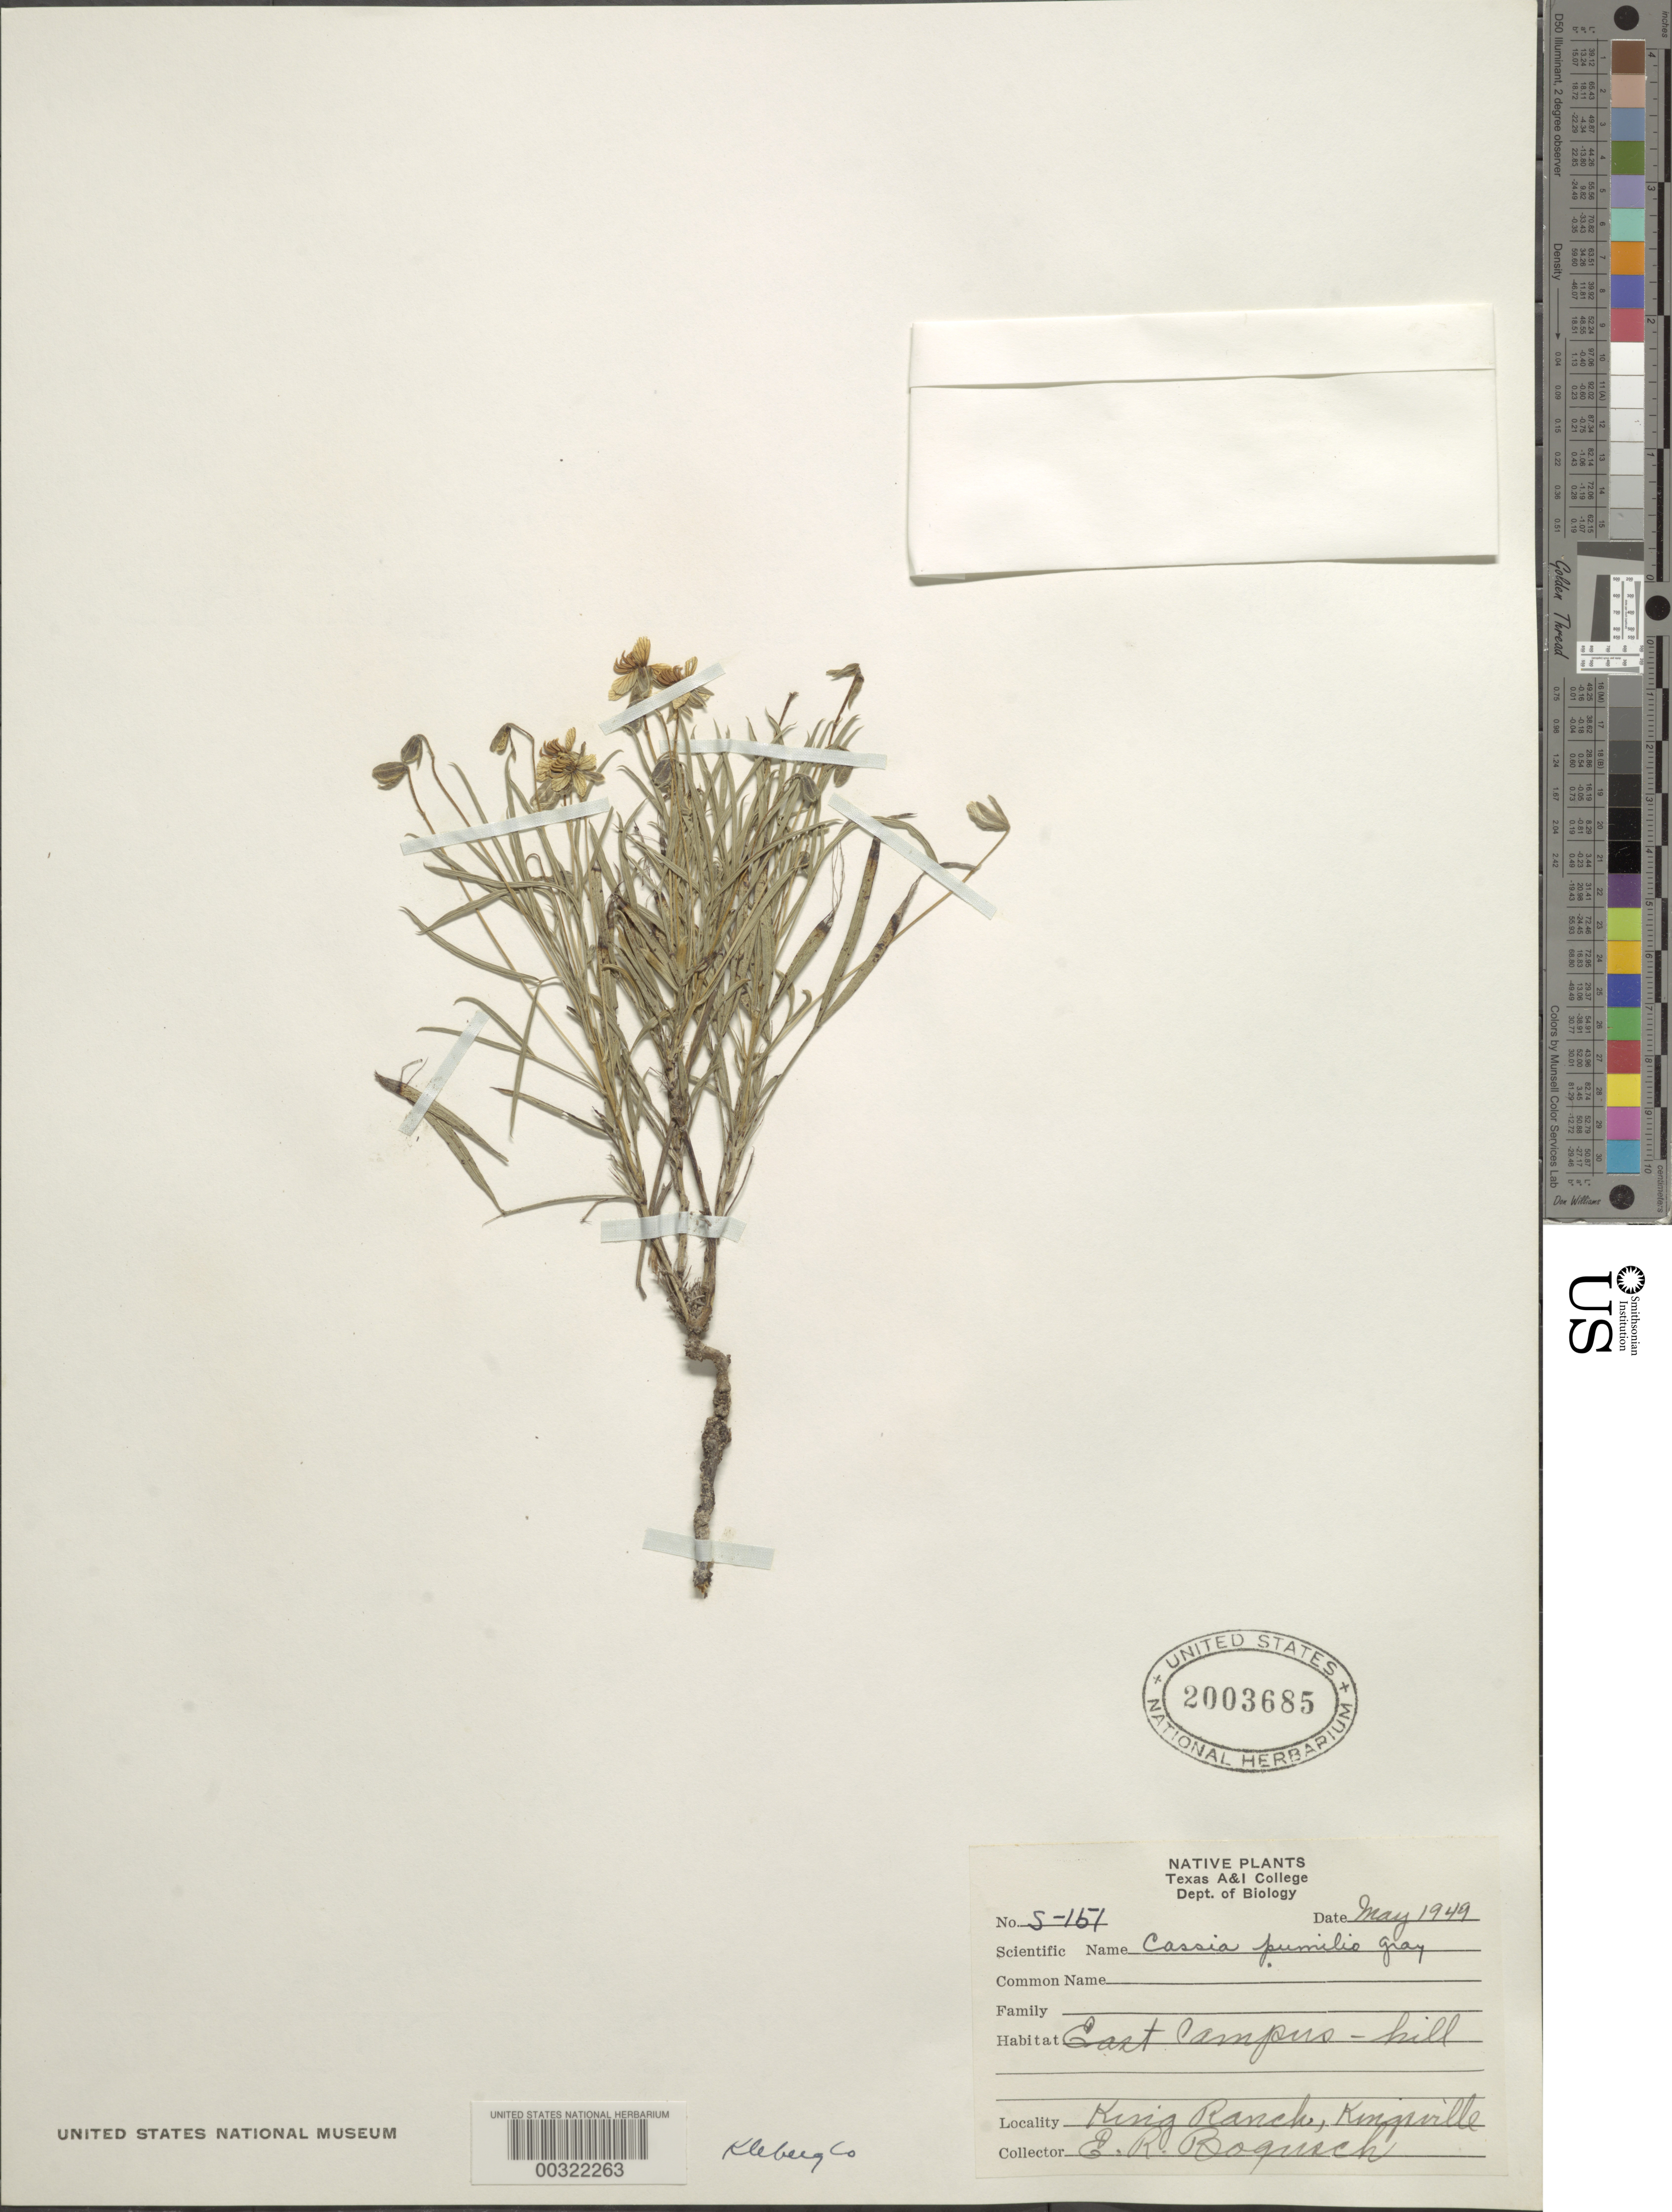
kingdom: Plantae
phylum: Tracheophyta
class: Magnoliopsida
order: Fabales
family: Fabaceae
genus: Senna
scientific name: Senna pumilio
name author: (A. Gray) H.S. Irwin & Barneby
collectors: E. Boquisch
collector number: S151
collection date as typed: Apr 1949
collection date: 1949-04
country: United States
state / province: Texas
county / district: Kleberg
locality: King ranch, kingville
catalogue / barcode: US 2003685